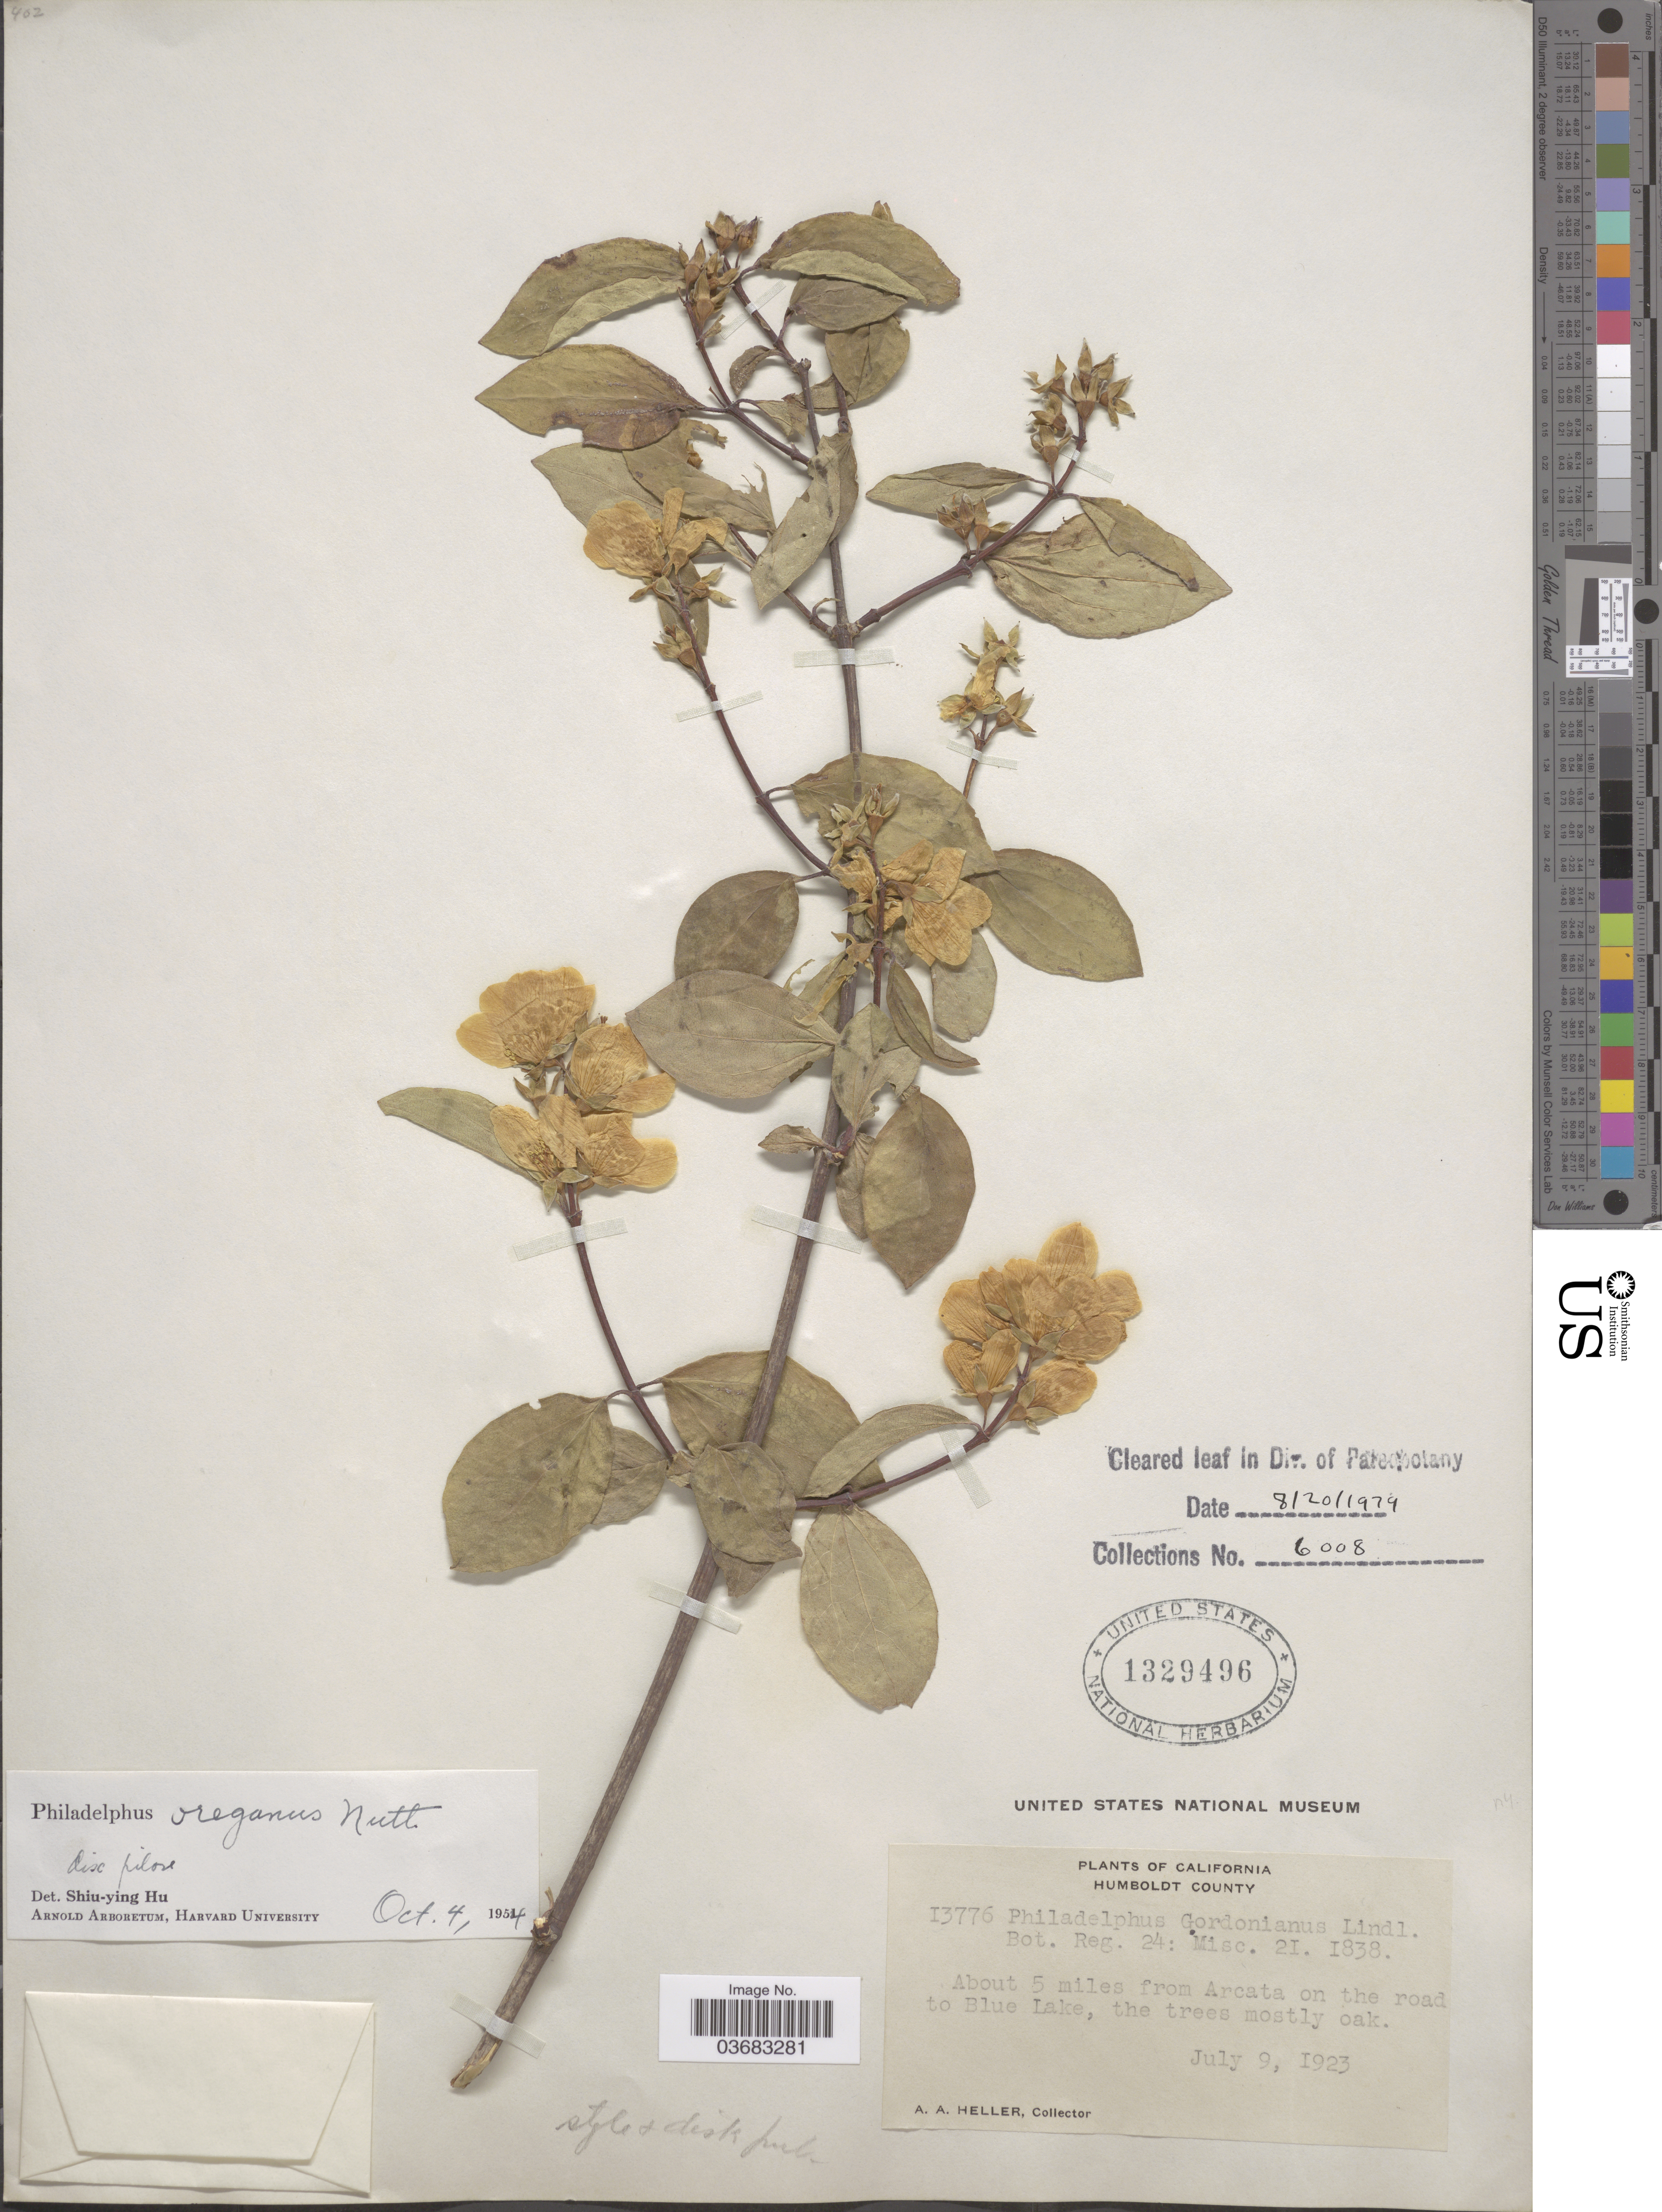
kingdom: Plantae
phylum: Tracheophyta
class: Magnoliopsida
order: Cornales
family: Hydrangeaceae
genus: Philadelphus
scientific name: Philadelphus oreganus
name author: Nutt.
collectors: A. A. Heller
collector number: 13776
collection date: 1923-07-09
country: United States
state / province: California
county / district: Humboldt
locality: Humboldt County. About 5 miles from Arcata on the road to Blue Lake, the trees mostly oak.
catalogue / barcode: US 1329496